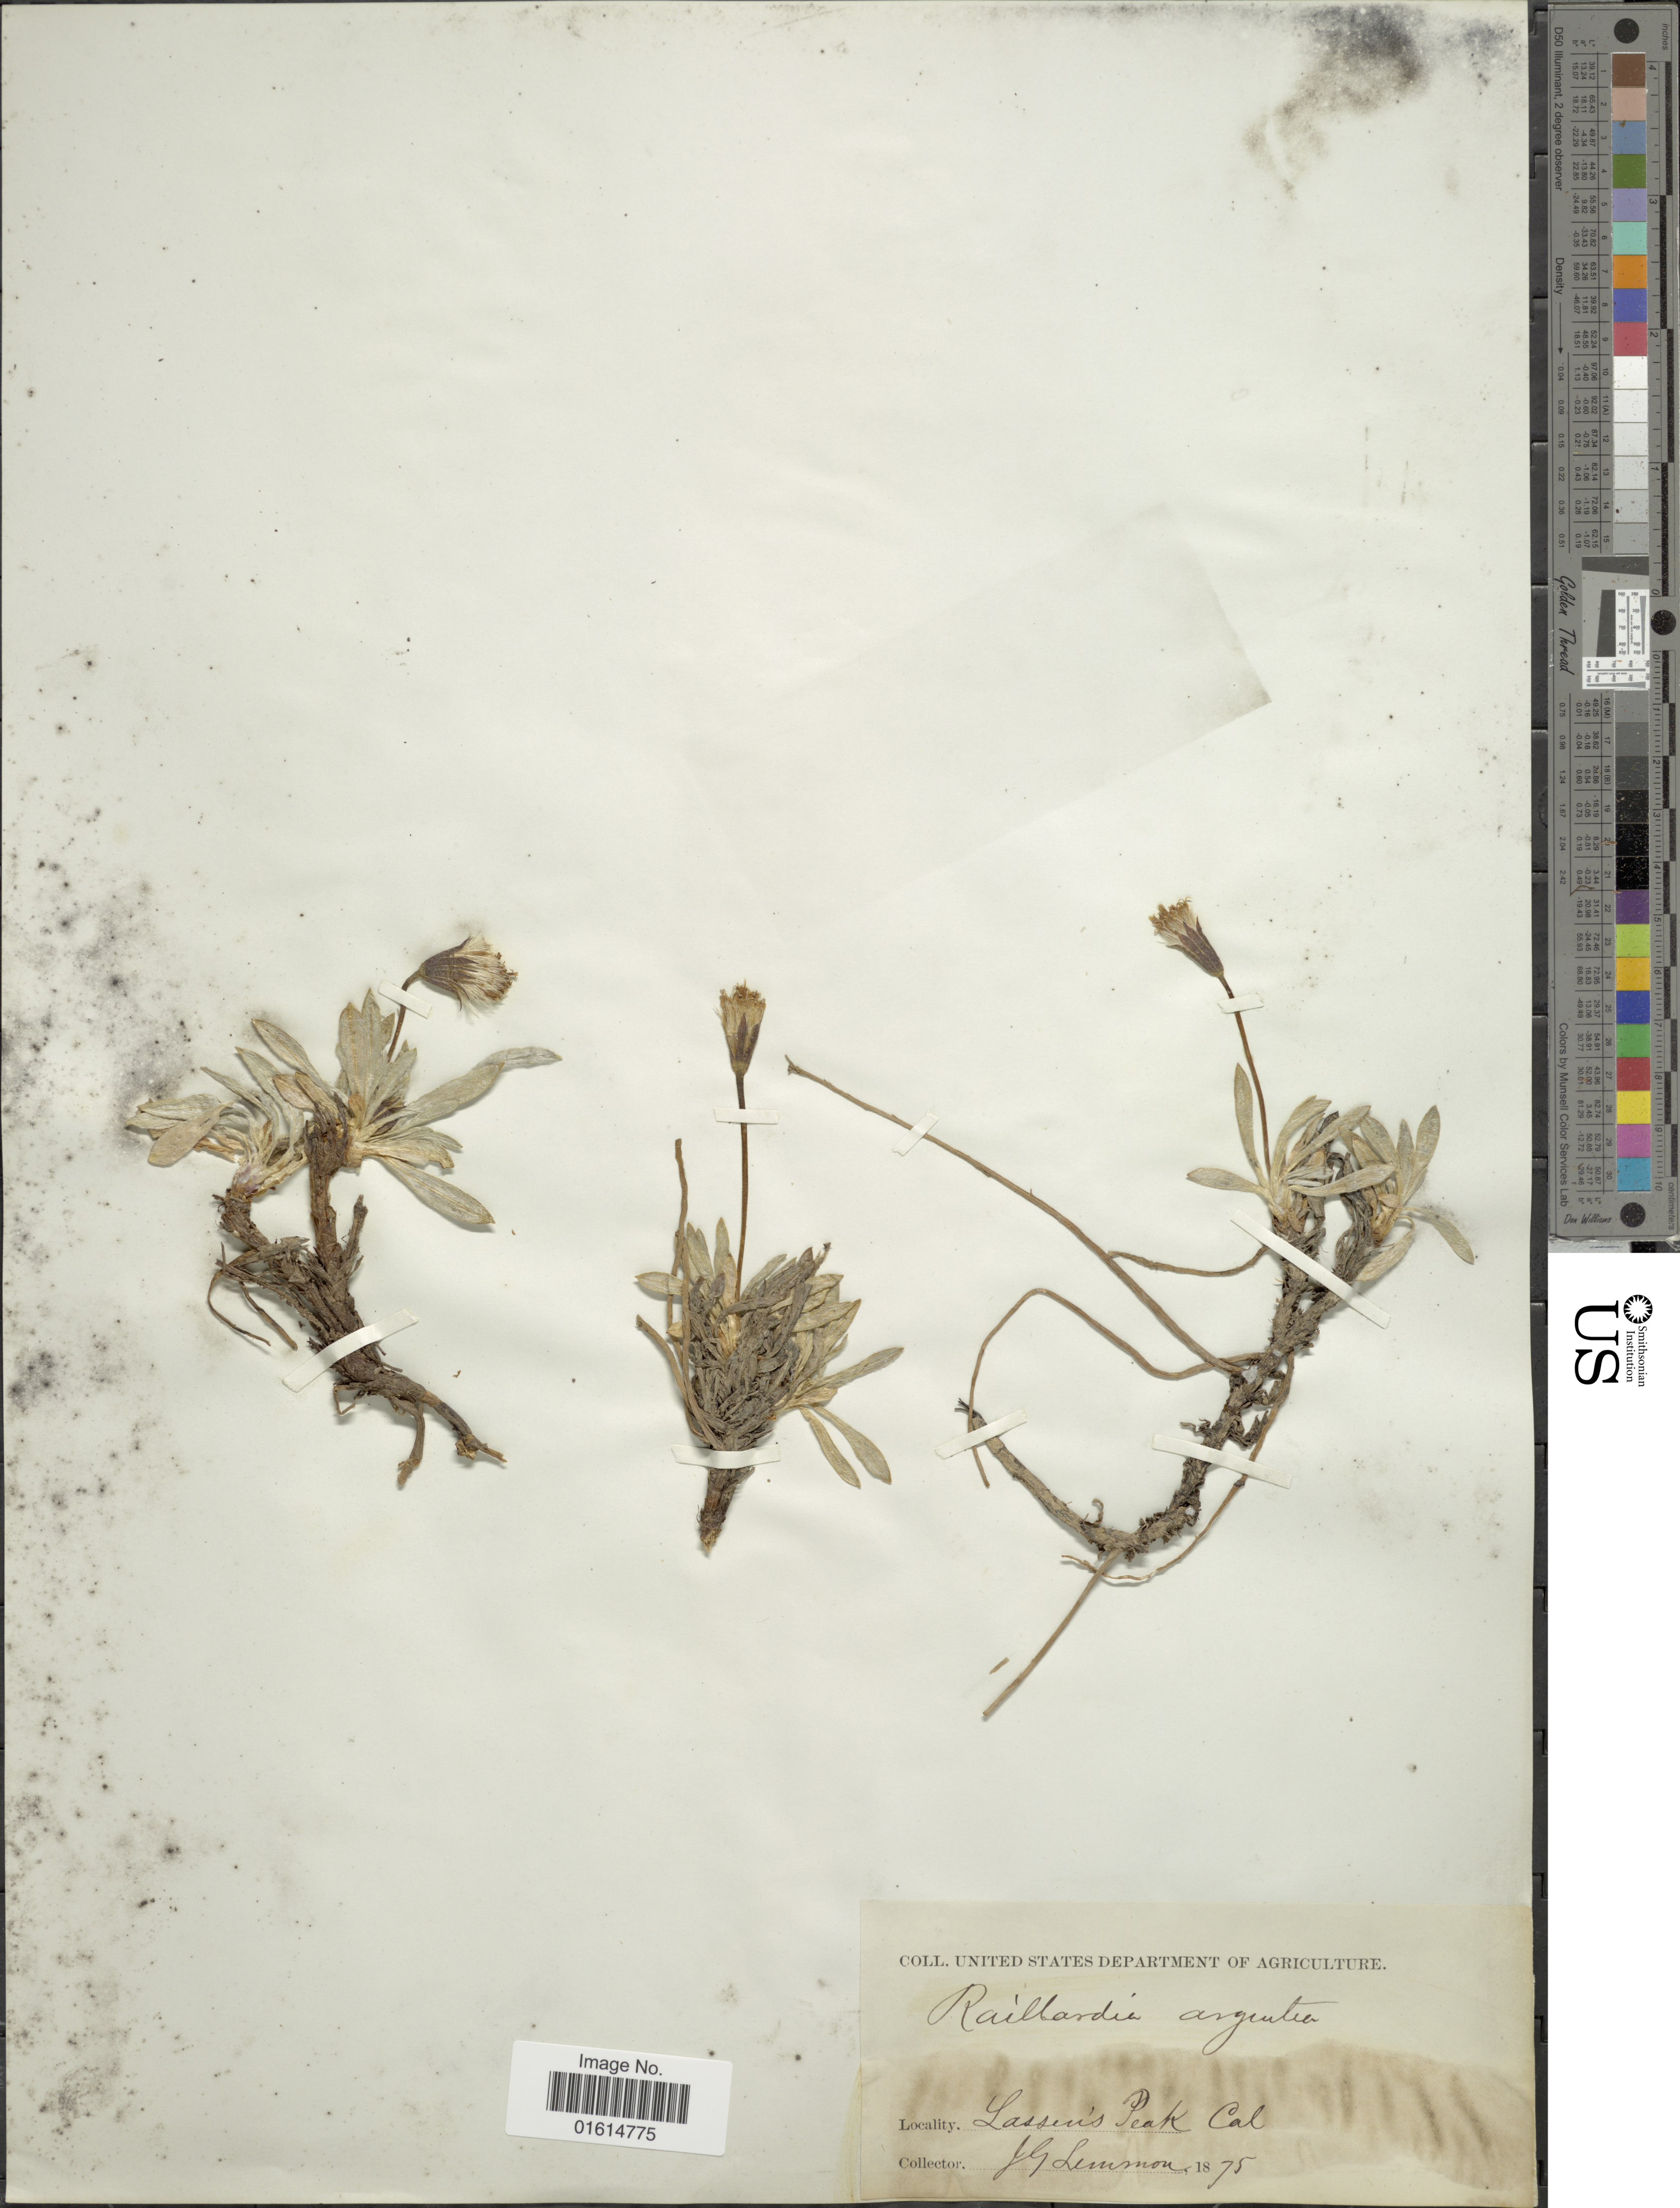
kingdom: Plantae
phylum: Tracheophyta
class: Magnoliopsida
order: Asterales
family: Asteraceae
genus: Raillardella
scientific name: Raillardella argentea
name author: A. Gray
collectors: J. Lemmon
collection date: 1875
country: United States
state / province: California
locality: Lassen's Peak, Cal.